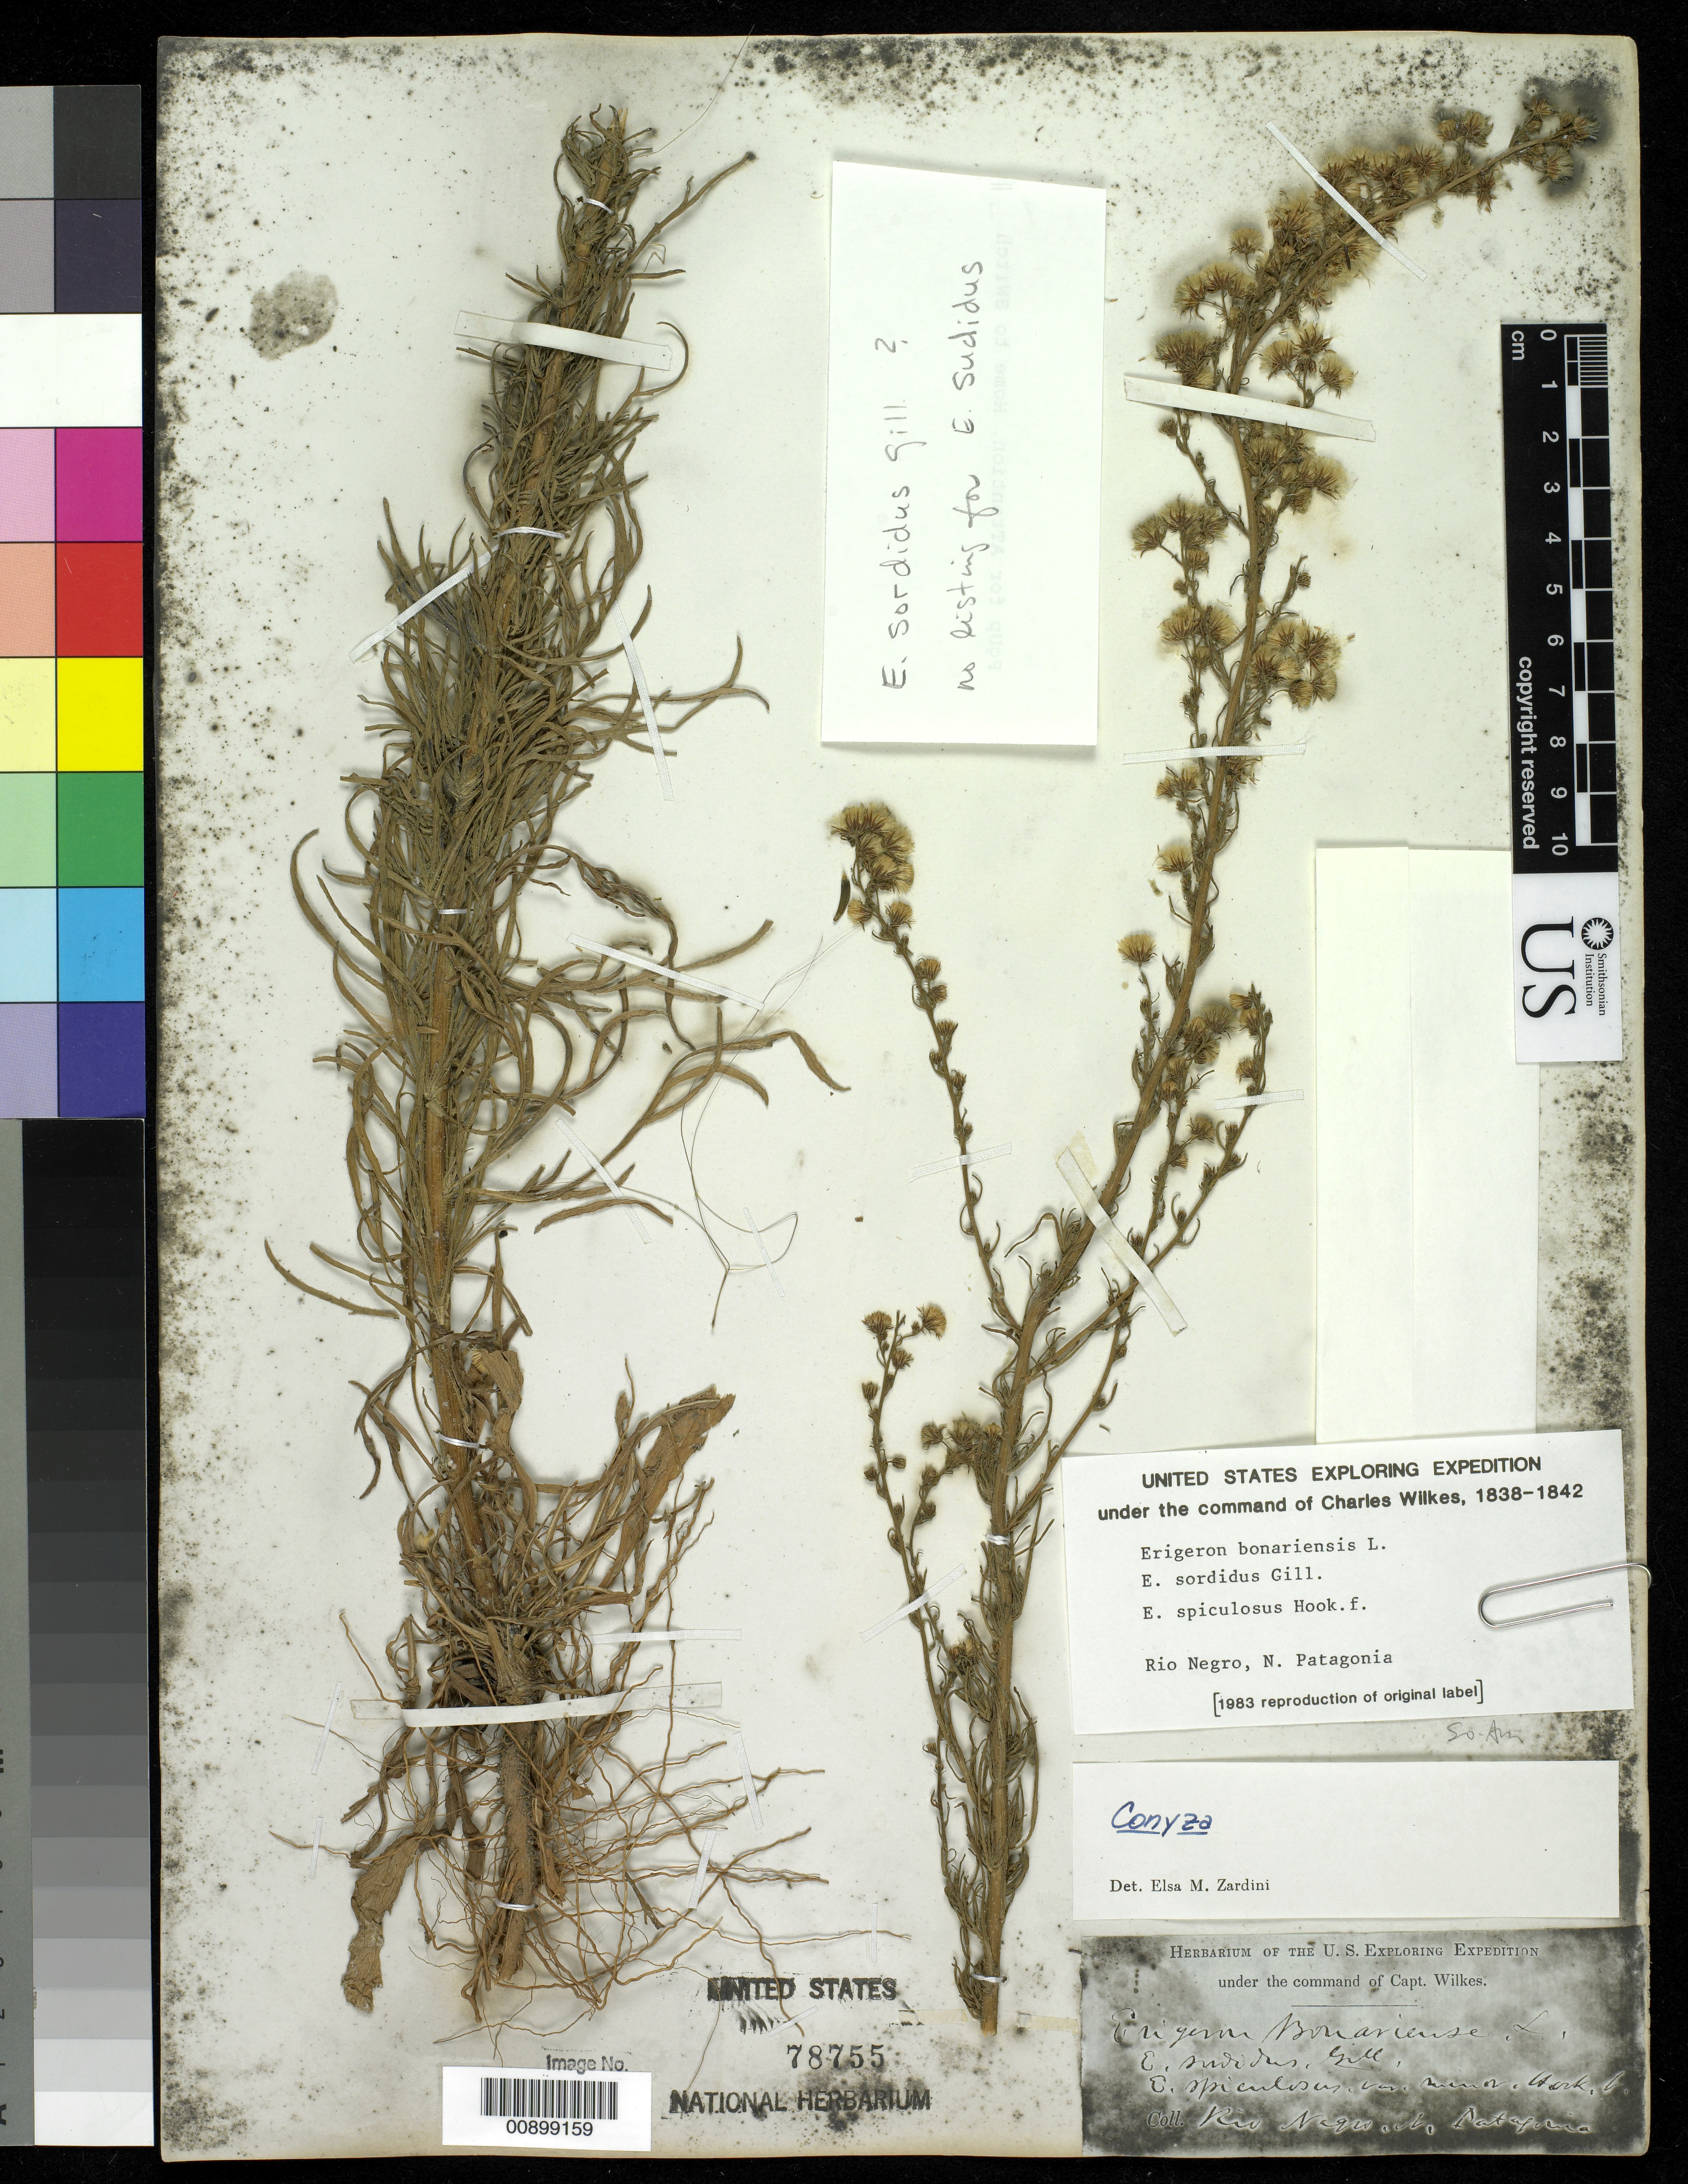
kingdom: Plantae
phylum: Tracheophyta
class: Magnoliopsida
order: Asterales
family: Asteraceae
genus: Conyza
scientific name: Conyza sp.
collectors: Wilkes Explor. Exped.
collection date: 1838/1842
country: Argentina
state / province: Rio Negro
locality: Rio Negro, N. Pategonia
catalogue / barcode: US 78755